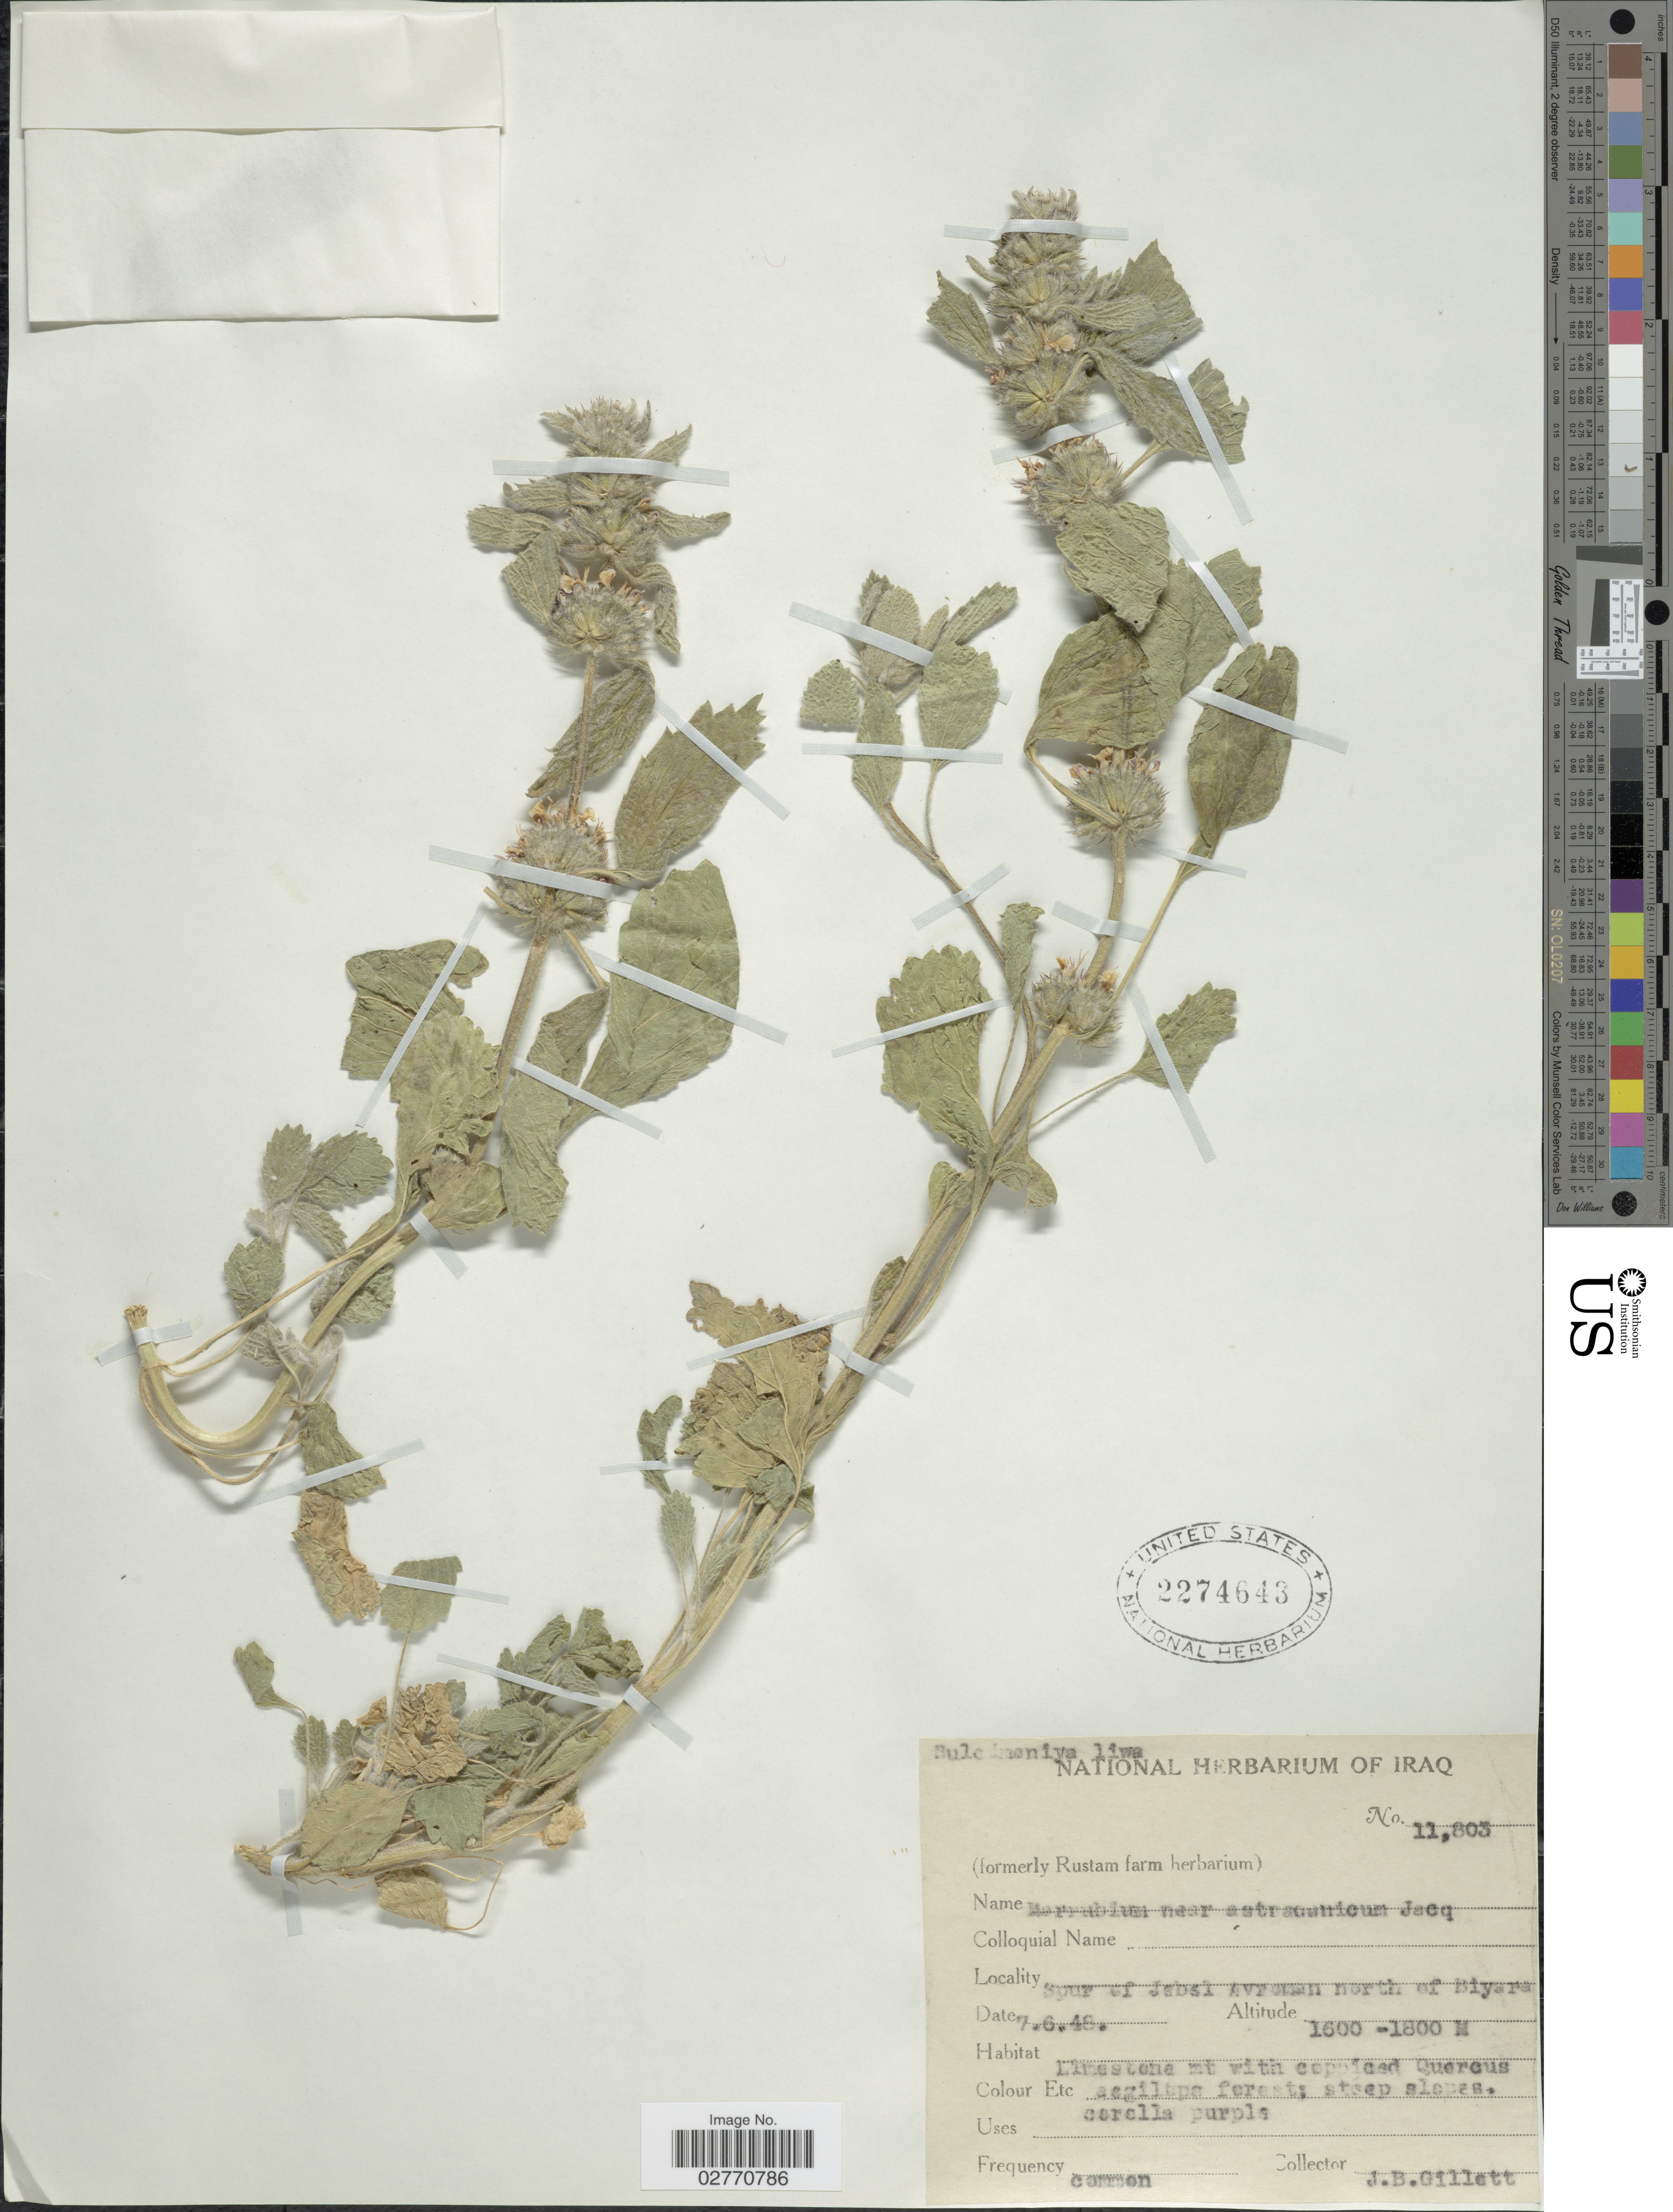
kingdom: Plantae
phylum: Tracheophyta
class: Magnoliopsida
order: Lamiales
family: Lamiaceae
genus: Marrubium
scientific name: Marrubium astracanicum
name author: Jacq.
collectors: J. B. Gillett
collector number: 11805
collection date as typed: Transcribed d/m/y: 7/6/48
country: Iraq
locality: Spur of Jebel Avroman north of Biyara.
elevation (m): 1600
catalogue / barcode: US 2274643